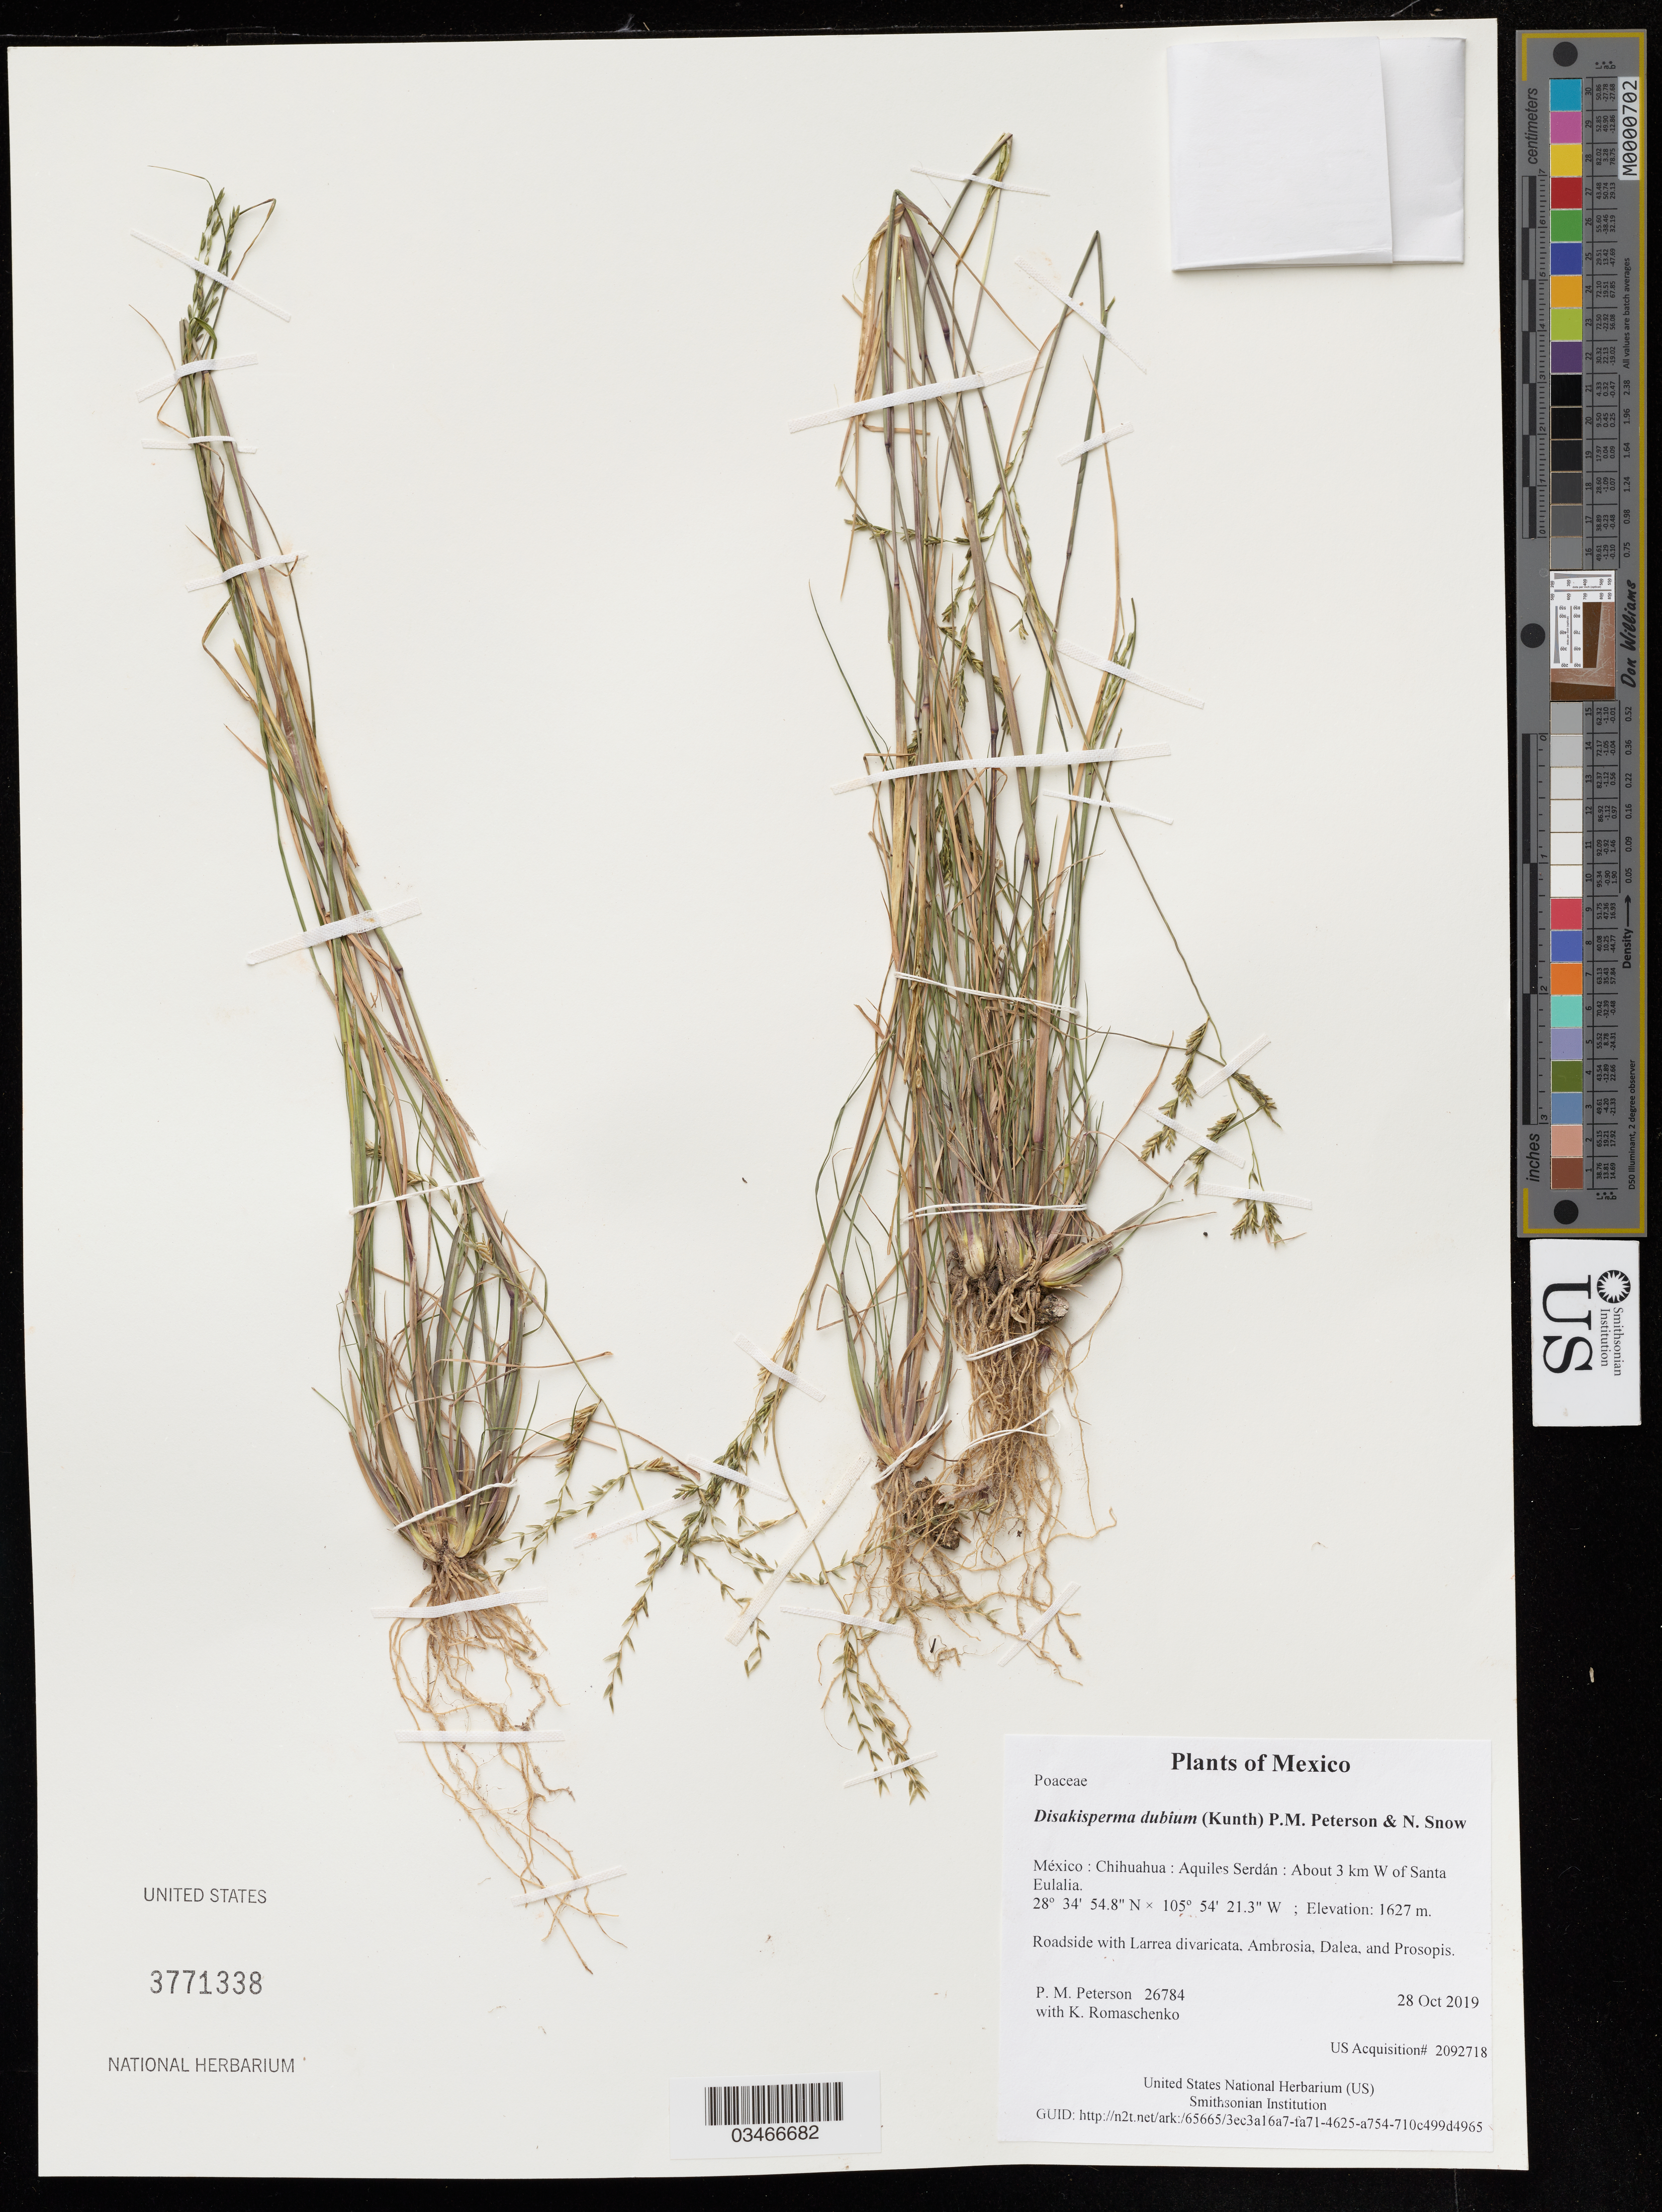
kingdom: Plantae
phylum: Tracheophyta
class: Liliopsida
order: Poales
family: Poaceae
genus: Disakisperma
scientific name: Disakisperma dubium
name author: (Kunth) P.M. Peterson & N. Snow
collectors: P. M. Peterson & K. Romaschenko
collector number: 26784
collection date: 2019-10-28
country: México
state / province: Chihuahua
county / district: Aquiles Serdán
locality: About 3 km W of Santa Eulalia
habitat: Roadside with Larrea divaricata, Ambrosia, Dalea, and Prosopis.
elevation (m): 1627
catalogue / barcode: US 3771338